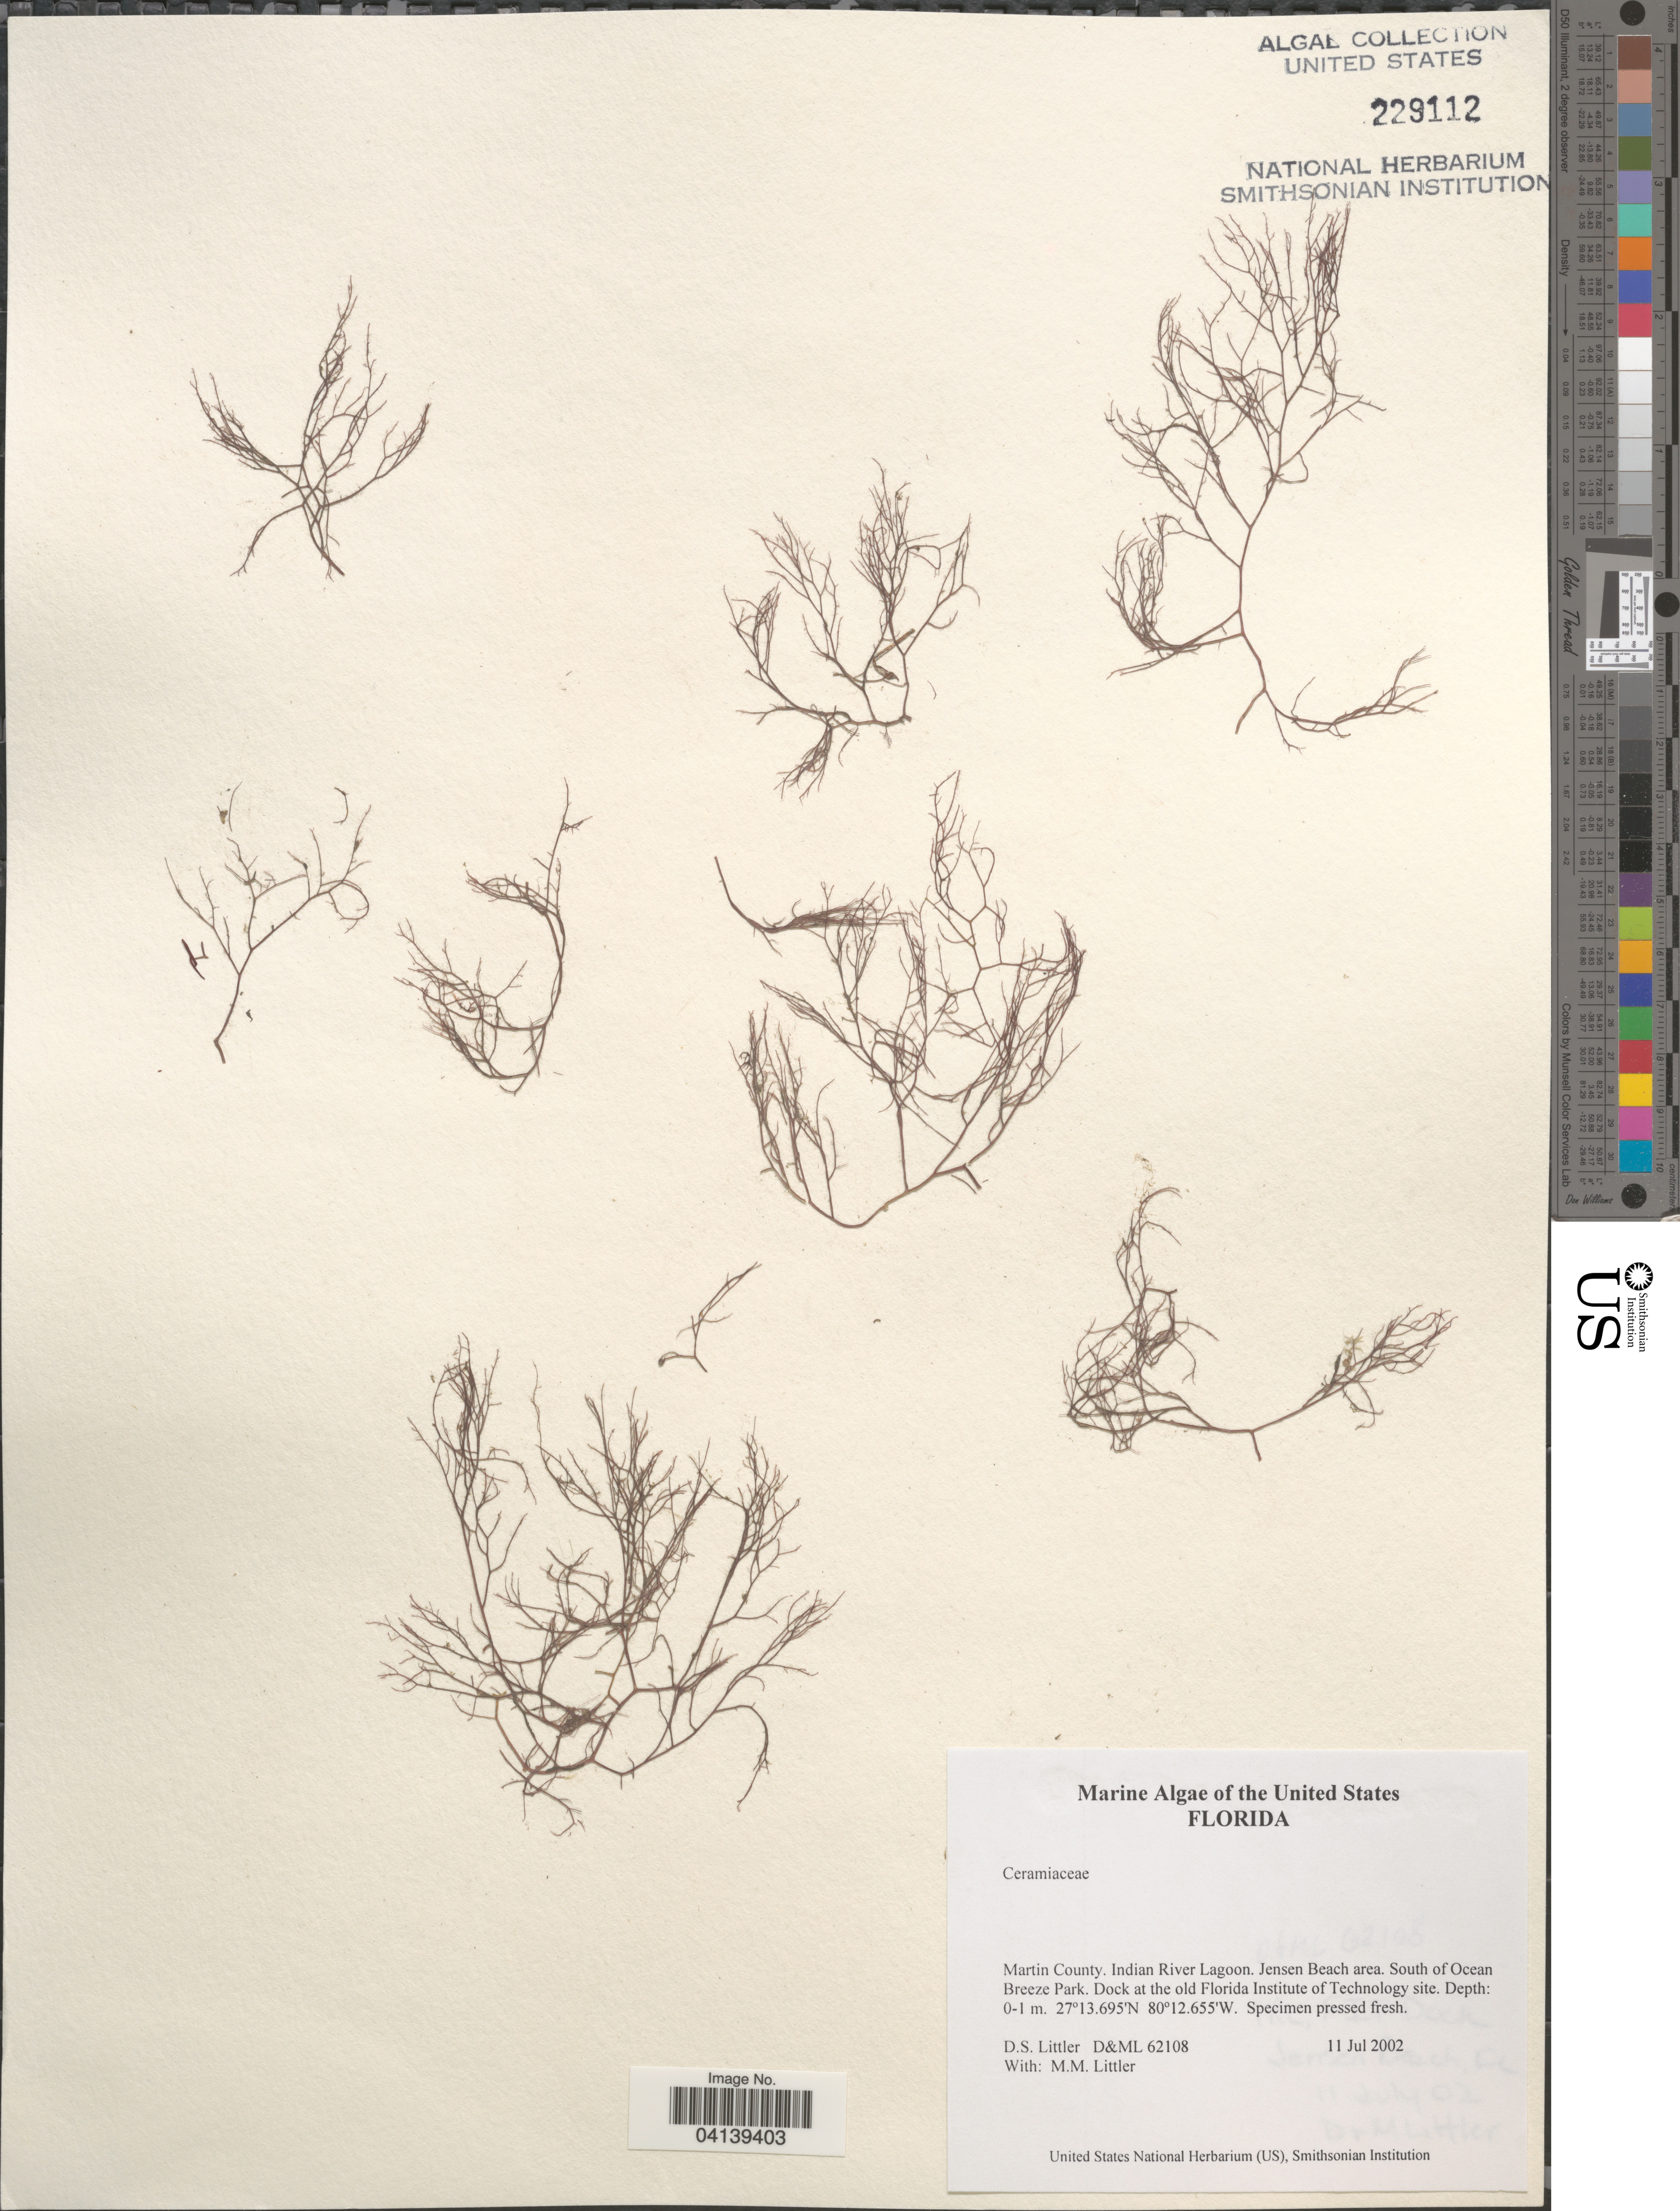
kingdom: Plantae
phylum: Rhodophyta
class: Florideophyceae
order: Ceramiales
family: Ceramiaceae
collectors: D. S. Littler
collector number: D&ML62108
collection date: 2002-07-11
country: United States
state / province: Florida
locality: Martin County. Indian River Lagoon. Jensen Beach area. South of Ocean Breeze Park. Dock at the old Florida Institute of Technology site.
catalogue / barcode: US 229112